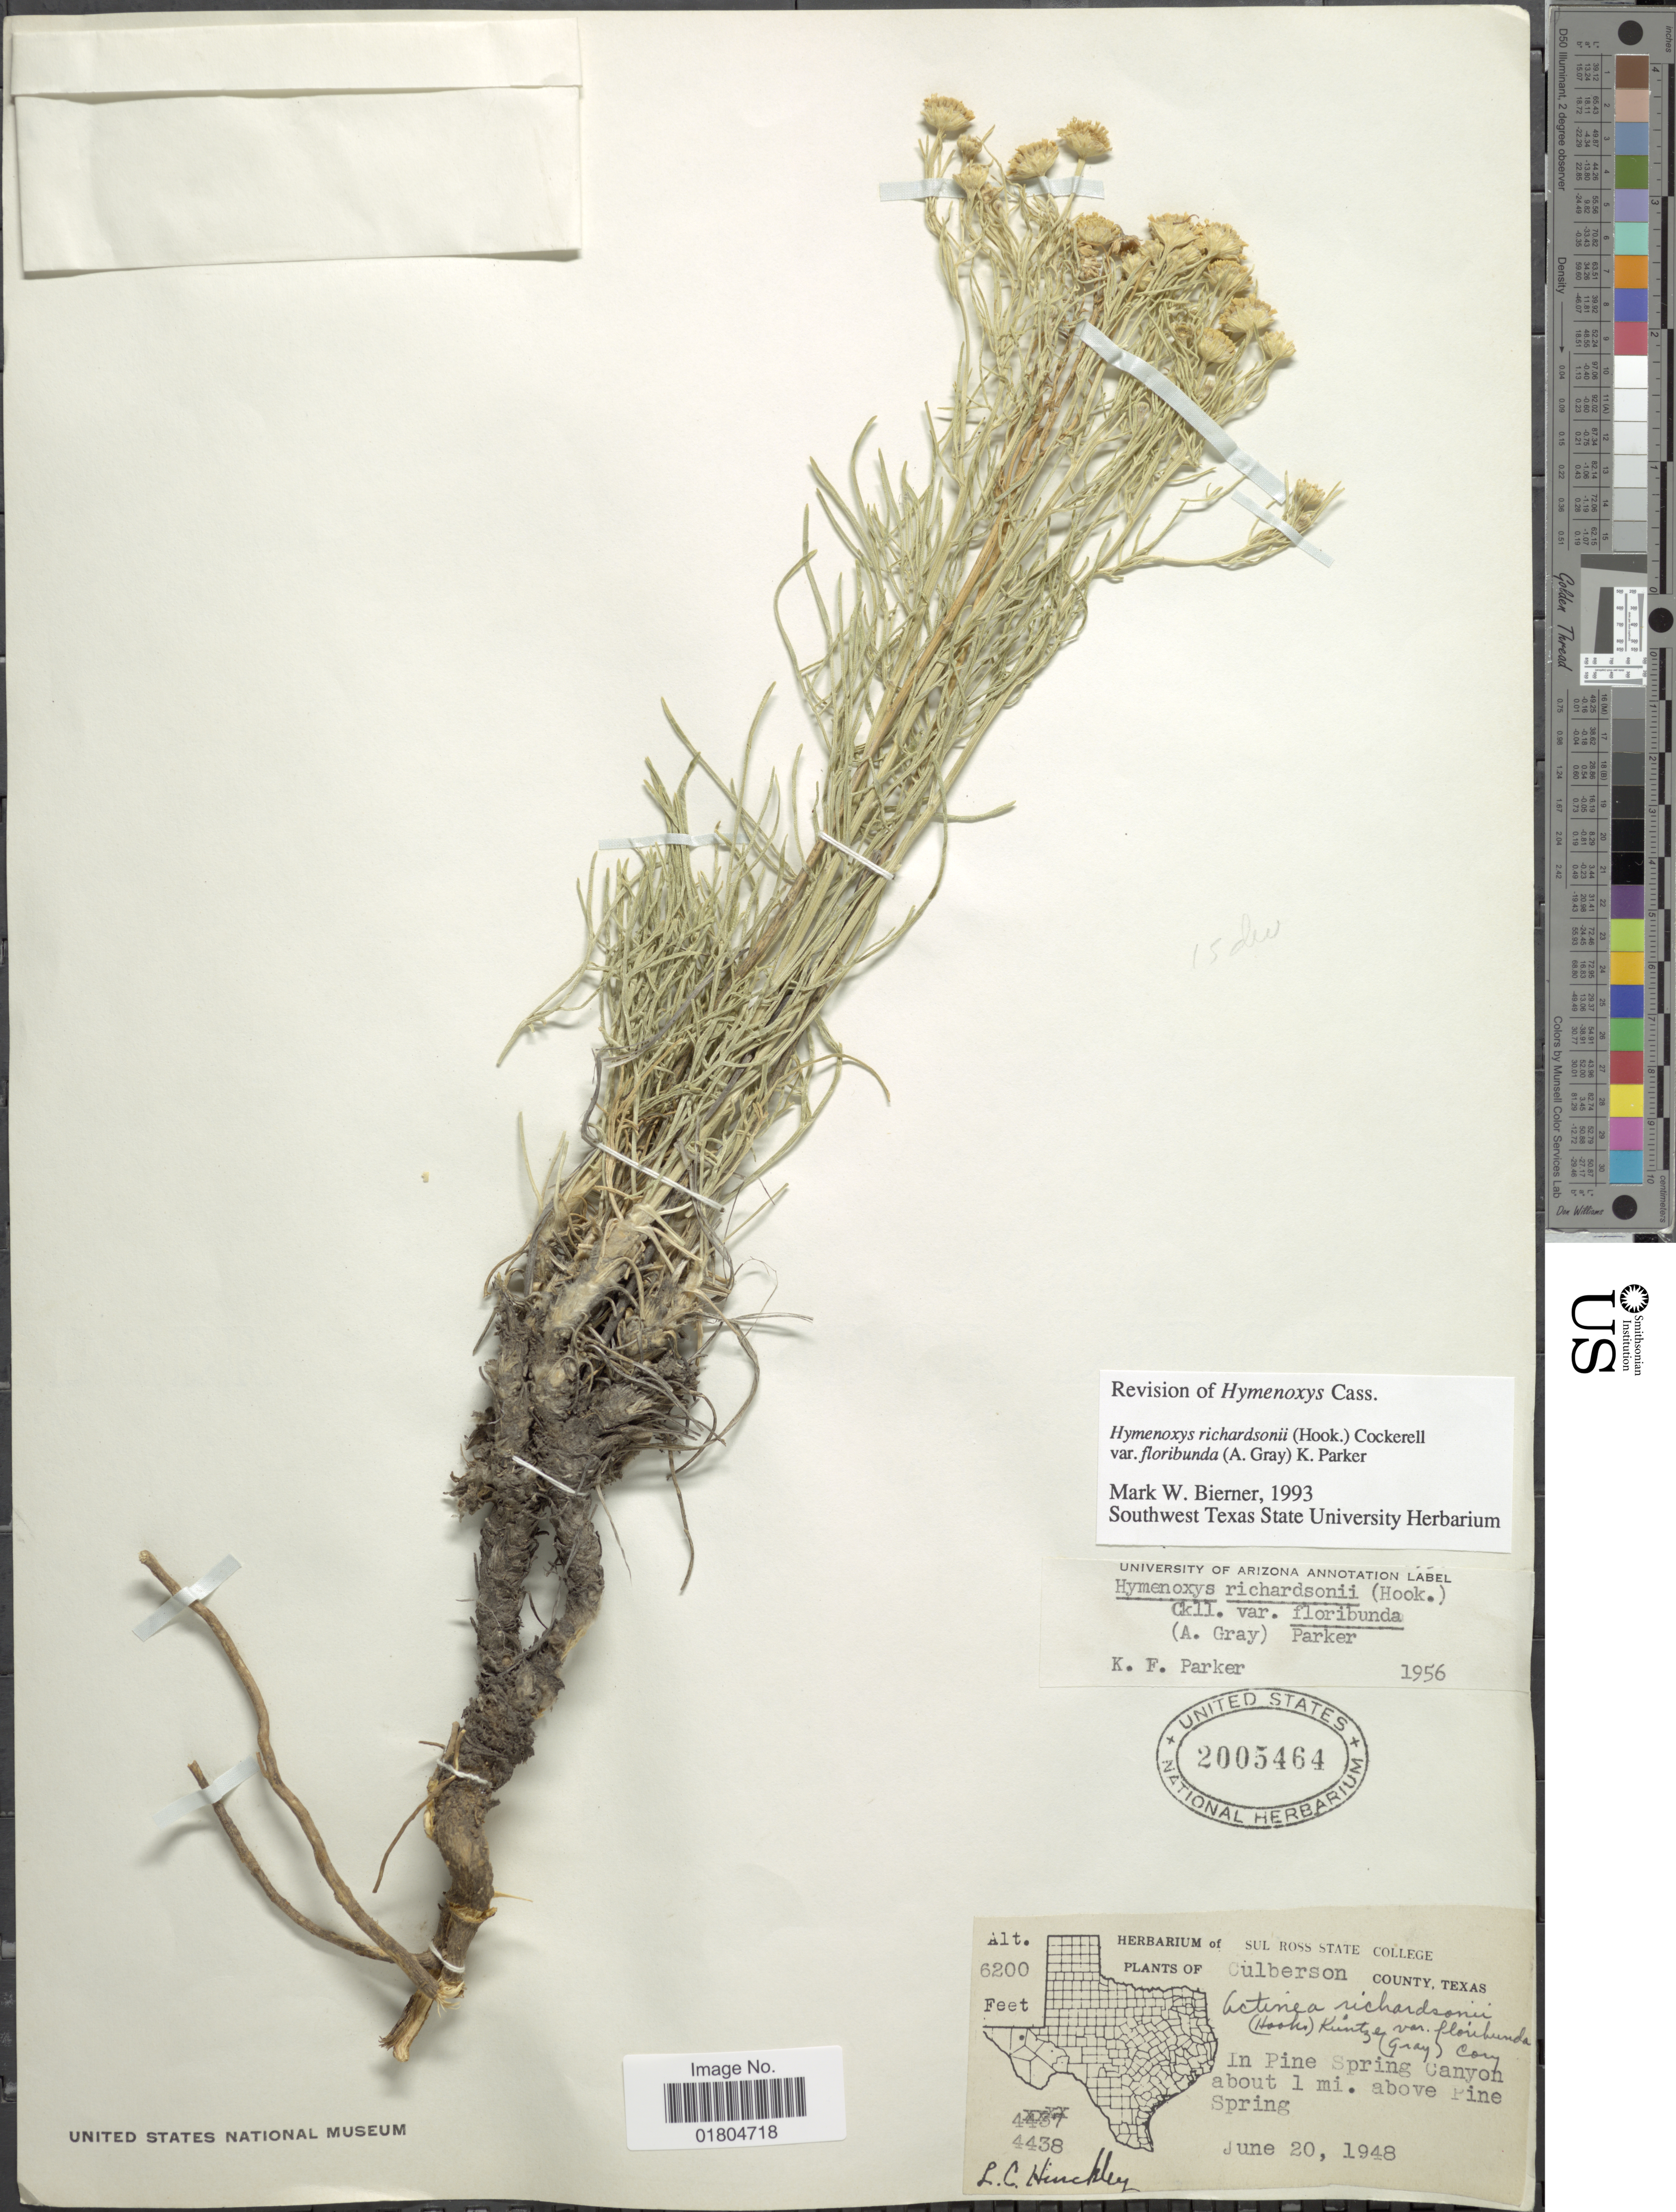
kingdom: Plantae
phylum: Tracheophyta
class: Magnoliopsida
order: Asterales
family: Asteraceae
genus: Hymenoxys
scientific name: Hymenoxys richardsonii var. floribunda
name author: (A. Gray) K.F. Parker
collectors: L. Hinckley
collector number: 4438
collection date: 1948-06-20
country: United States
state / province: Texas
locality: Culberson County. Pine Spring Canyon about 1 mi. above Pine Spring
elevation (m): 1890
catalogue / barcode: US 2005464